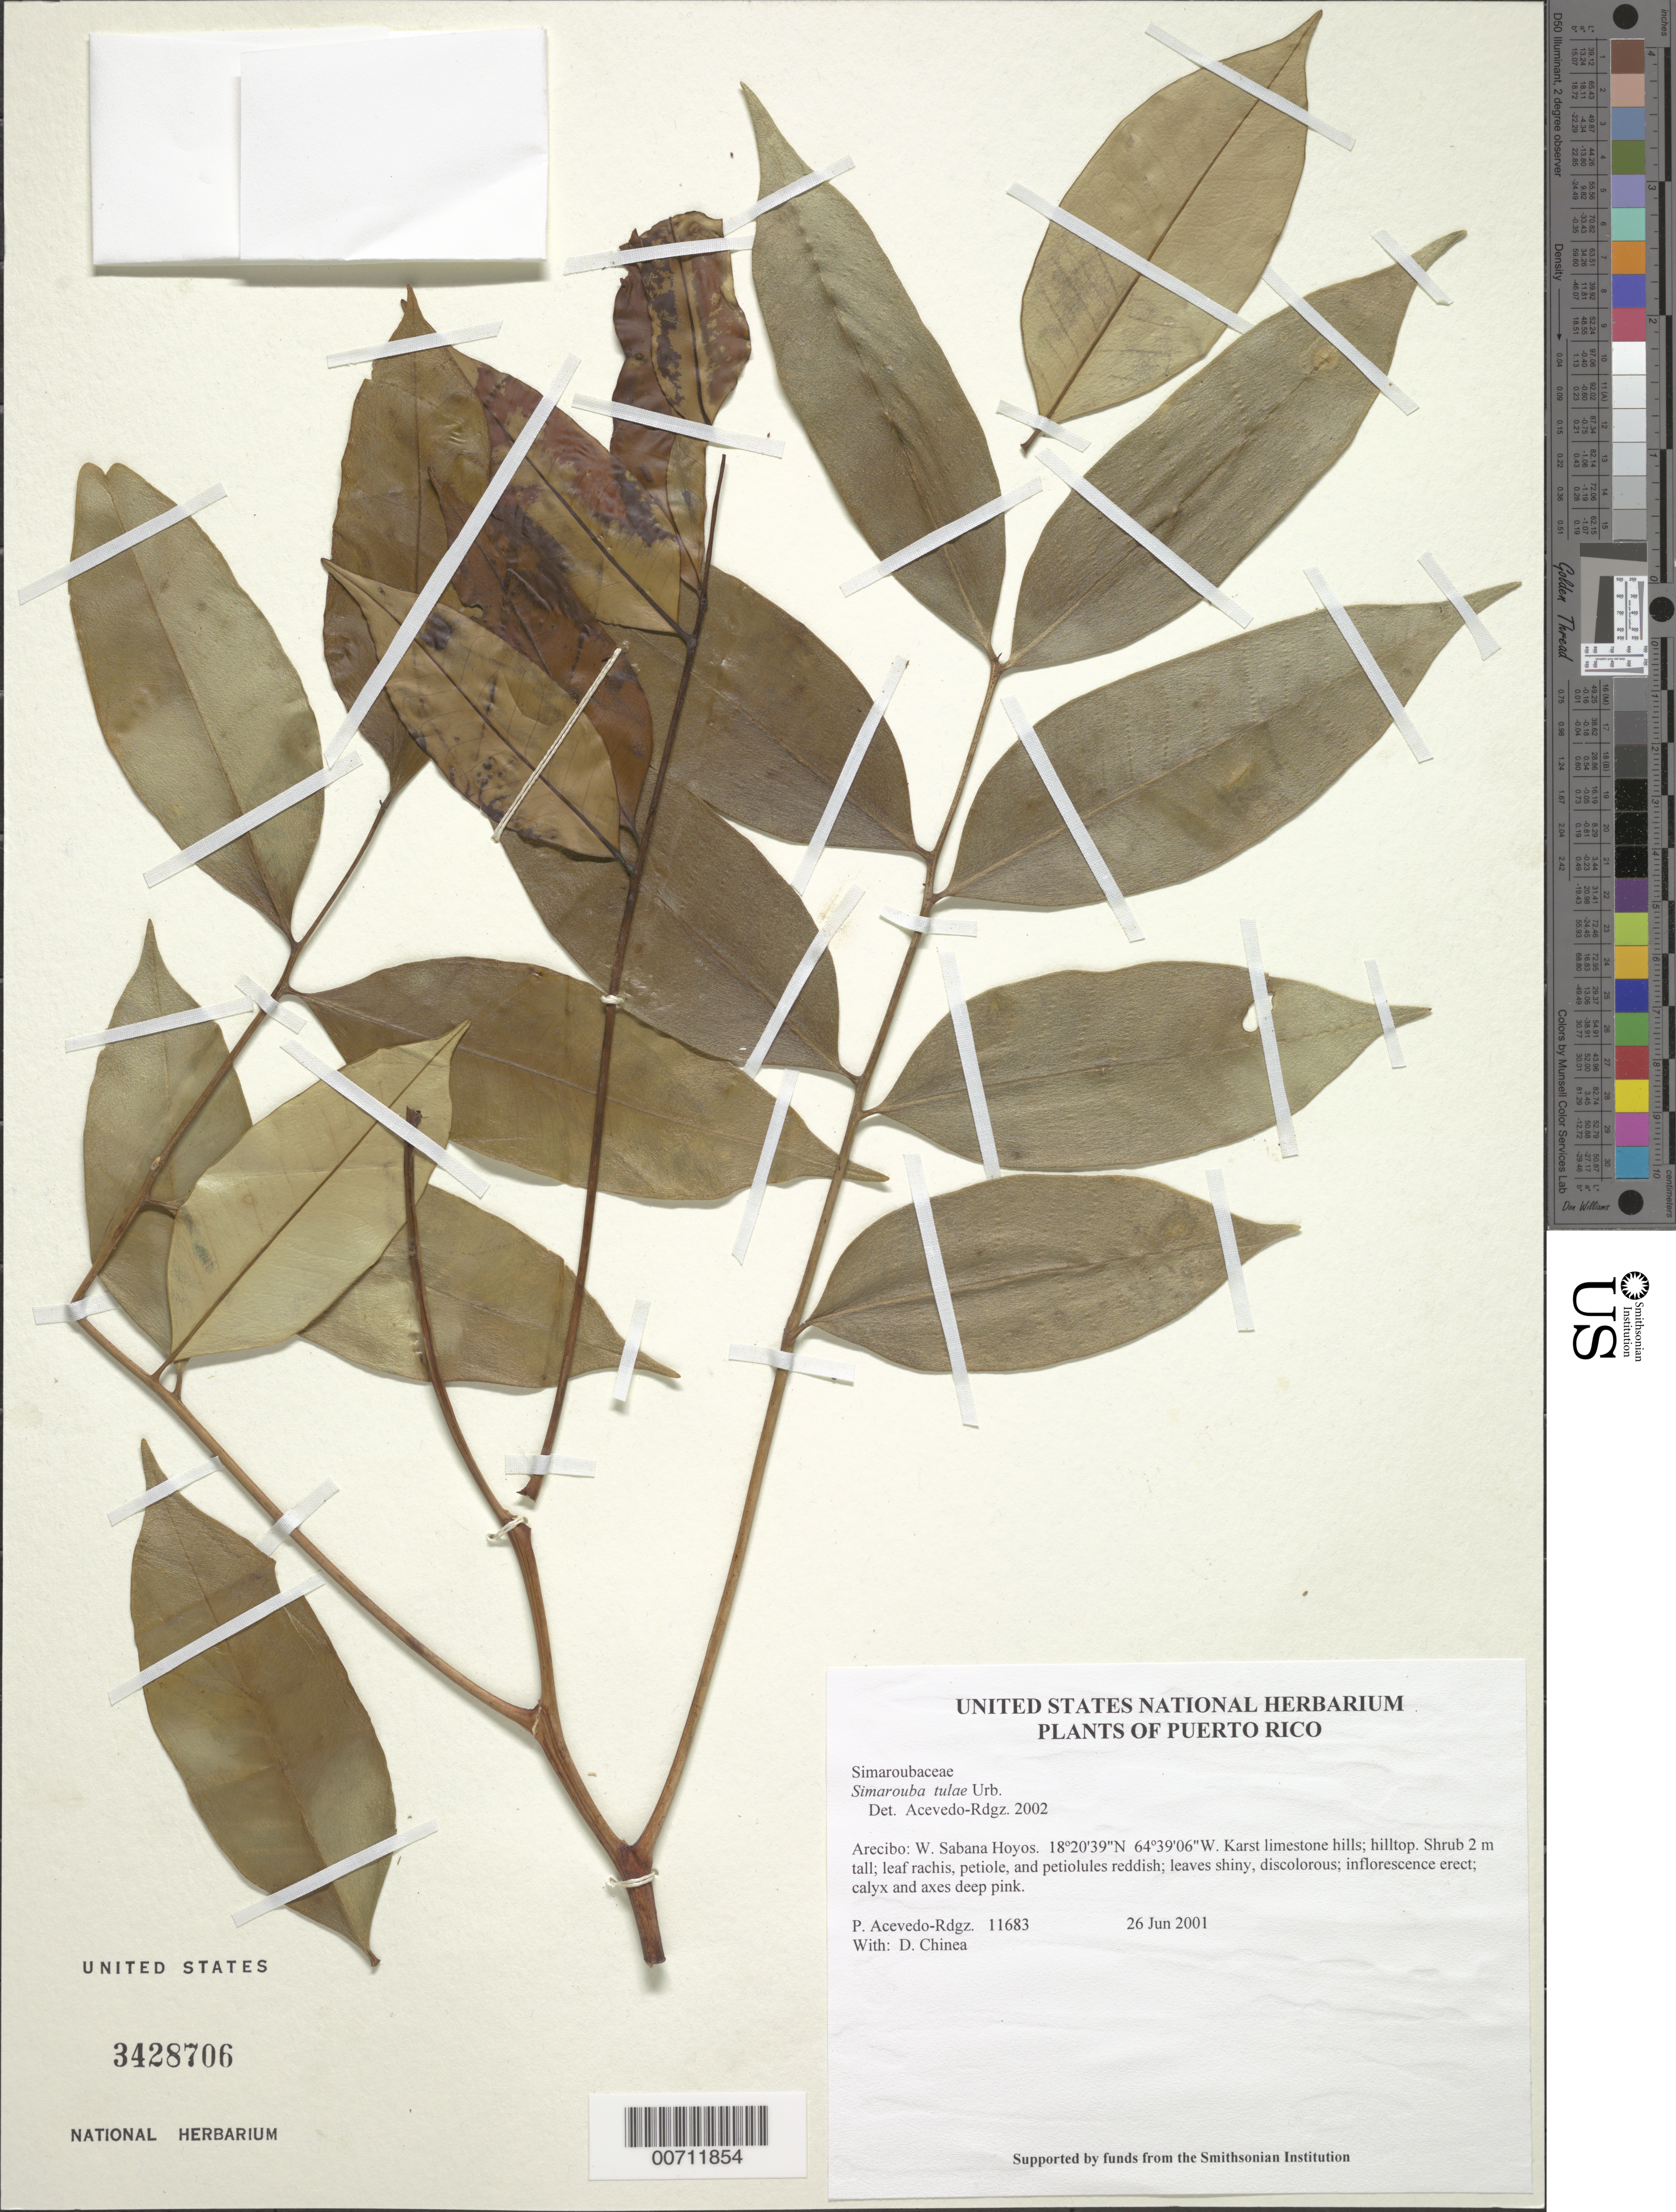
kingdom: Plantae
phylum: Tracheophyta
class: Magnoliopsida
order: Sapindales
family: Simaroubaceae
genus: Simarouba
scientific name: Simarouba tulae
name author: Urb.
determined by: Acevedo-Rodríguez, P., (BOT), Smithsonian Institution - National Museum of Natural History (UNITED STATES)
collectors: P. Acevedo-Rodr. & D. Chinea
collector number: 11683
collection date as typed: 26 Jun 2001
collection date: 2001-06-26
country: Puerto Rico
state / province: Arecibo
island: Puerto Rico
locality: Arecibo: W. Sabana Hoyos.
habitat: Karst limestone hills; hilltop.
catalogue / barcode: US 3428706